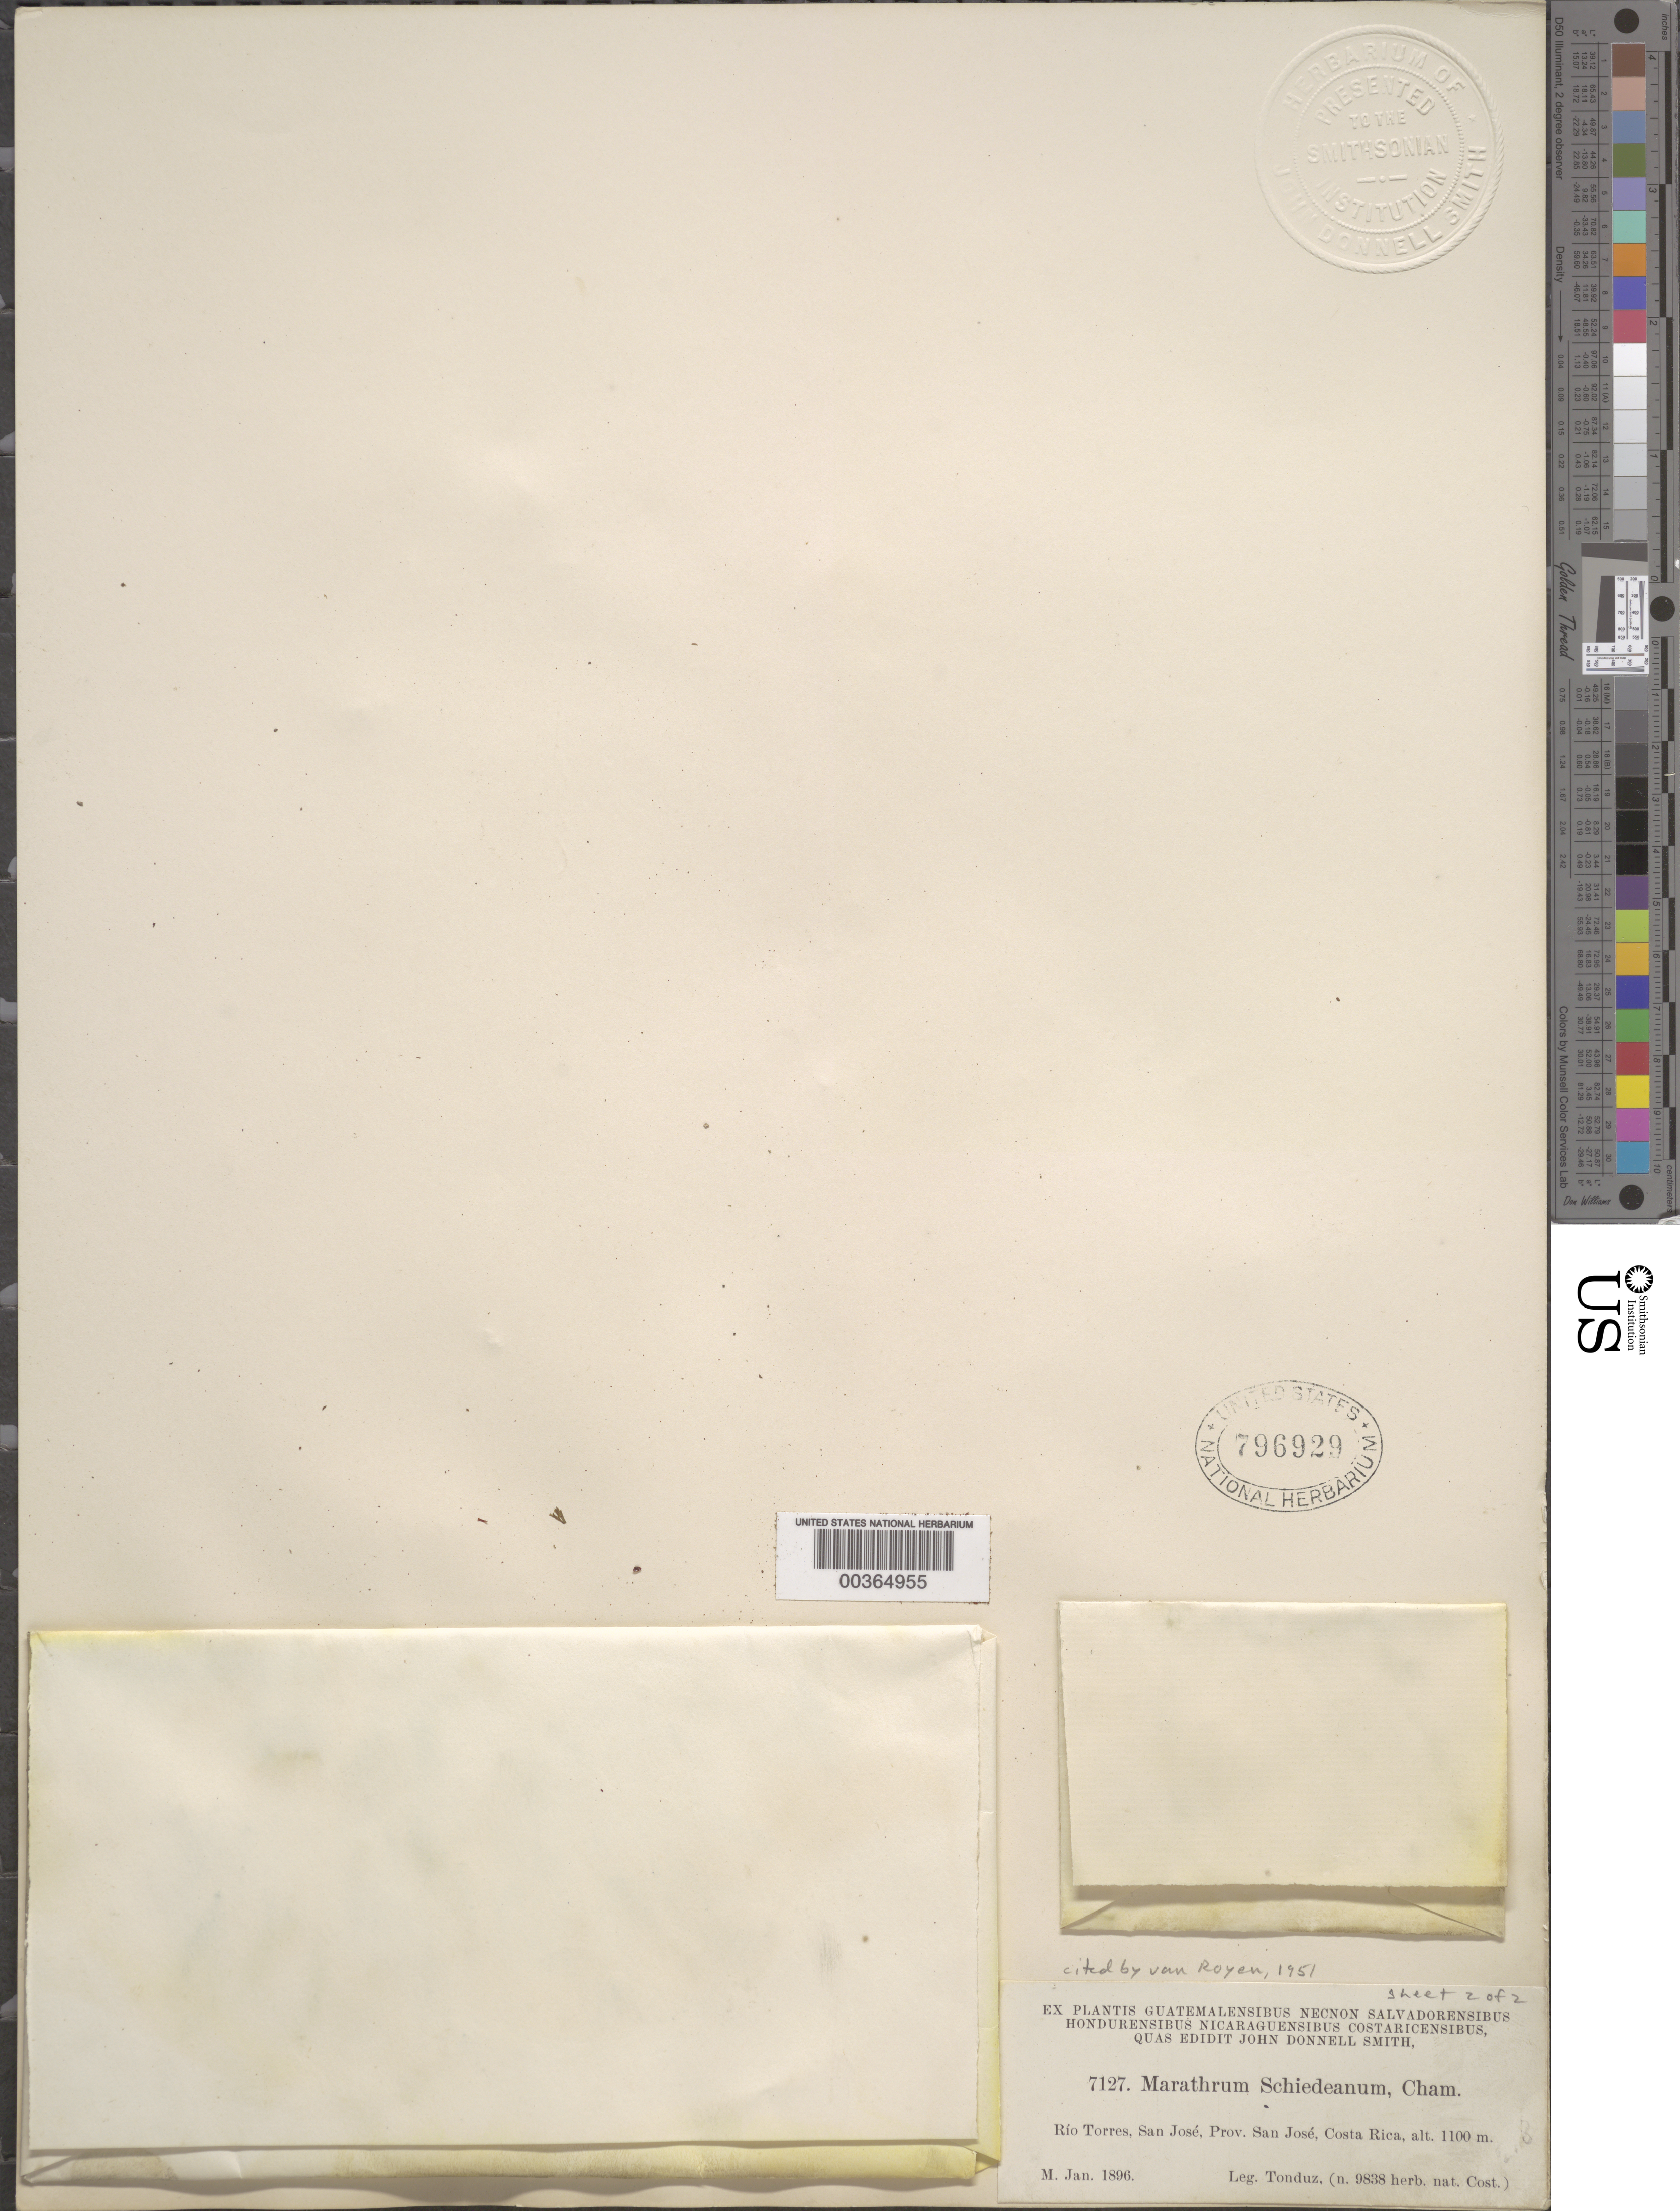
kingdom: Plantae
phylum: Tracheophyta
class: Magnoliopsida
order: Malpighiales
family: Podostemaceae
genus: Marathrum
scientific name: Marathrum schiedeanum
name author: Cham.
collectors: A. Tonduz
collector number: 7127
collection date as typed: Jan 1896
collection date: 1896-01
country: Costa Rica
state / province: San José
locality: Rio torres, san jose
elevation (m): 1100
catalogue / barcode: US 796929